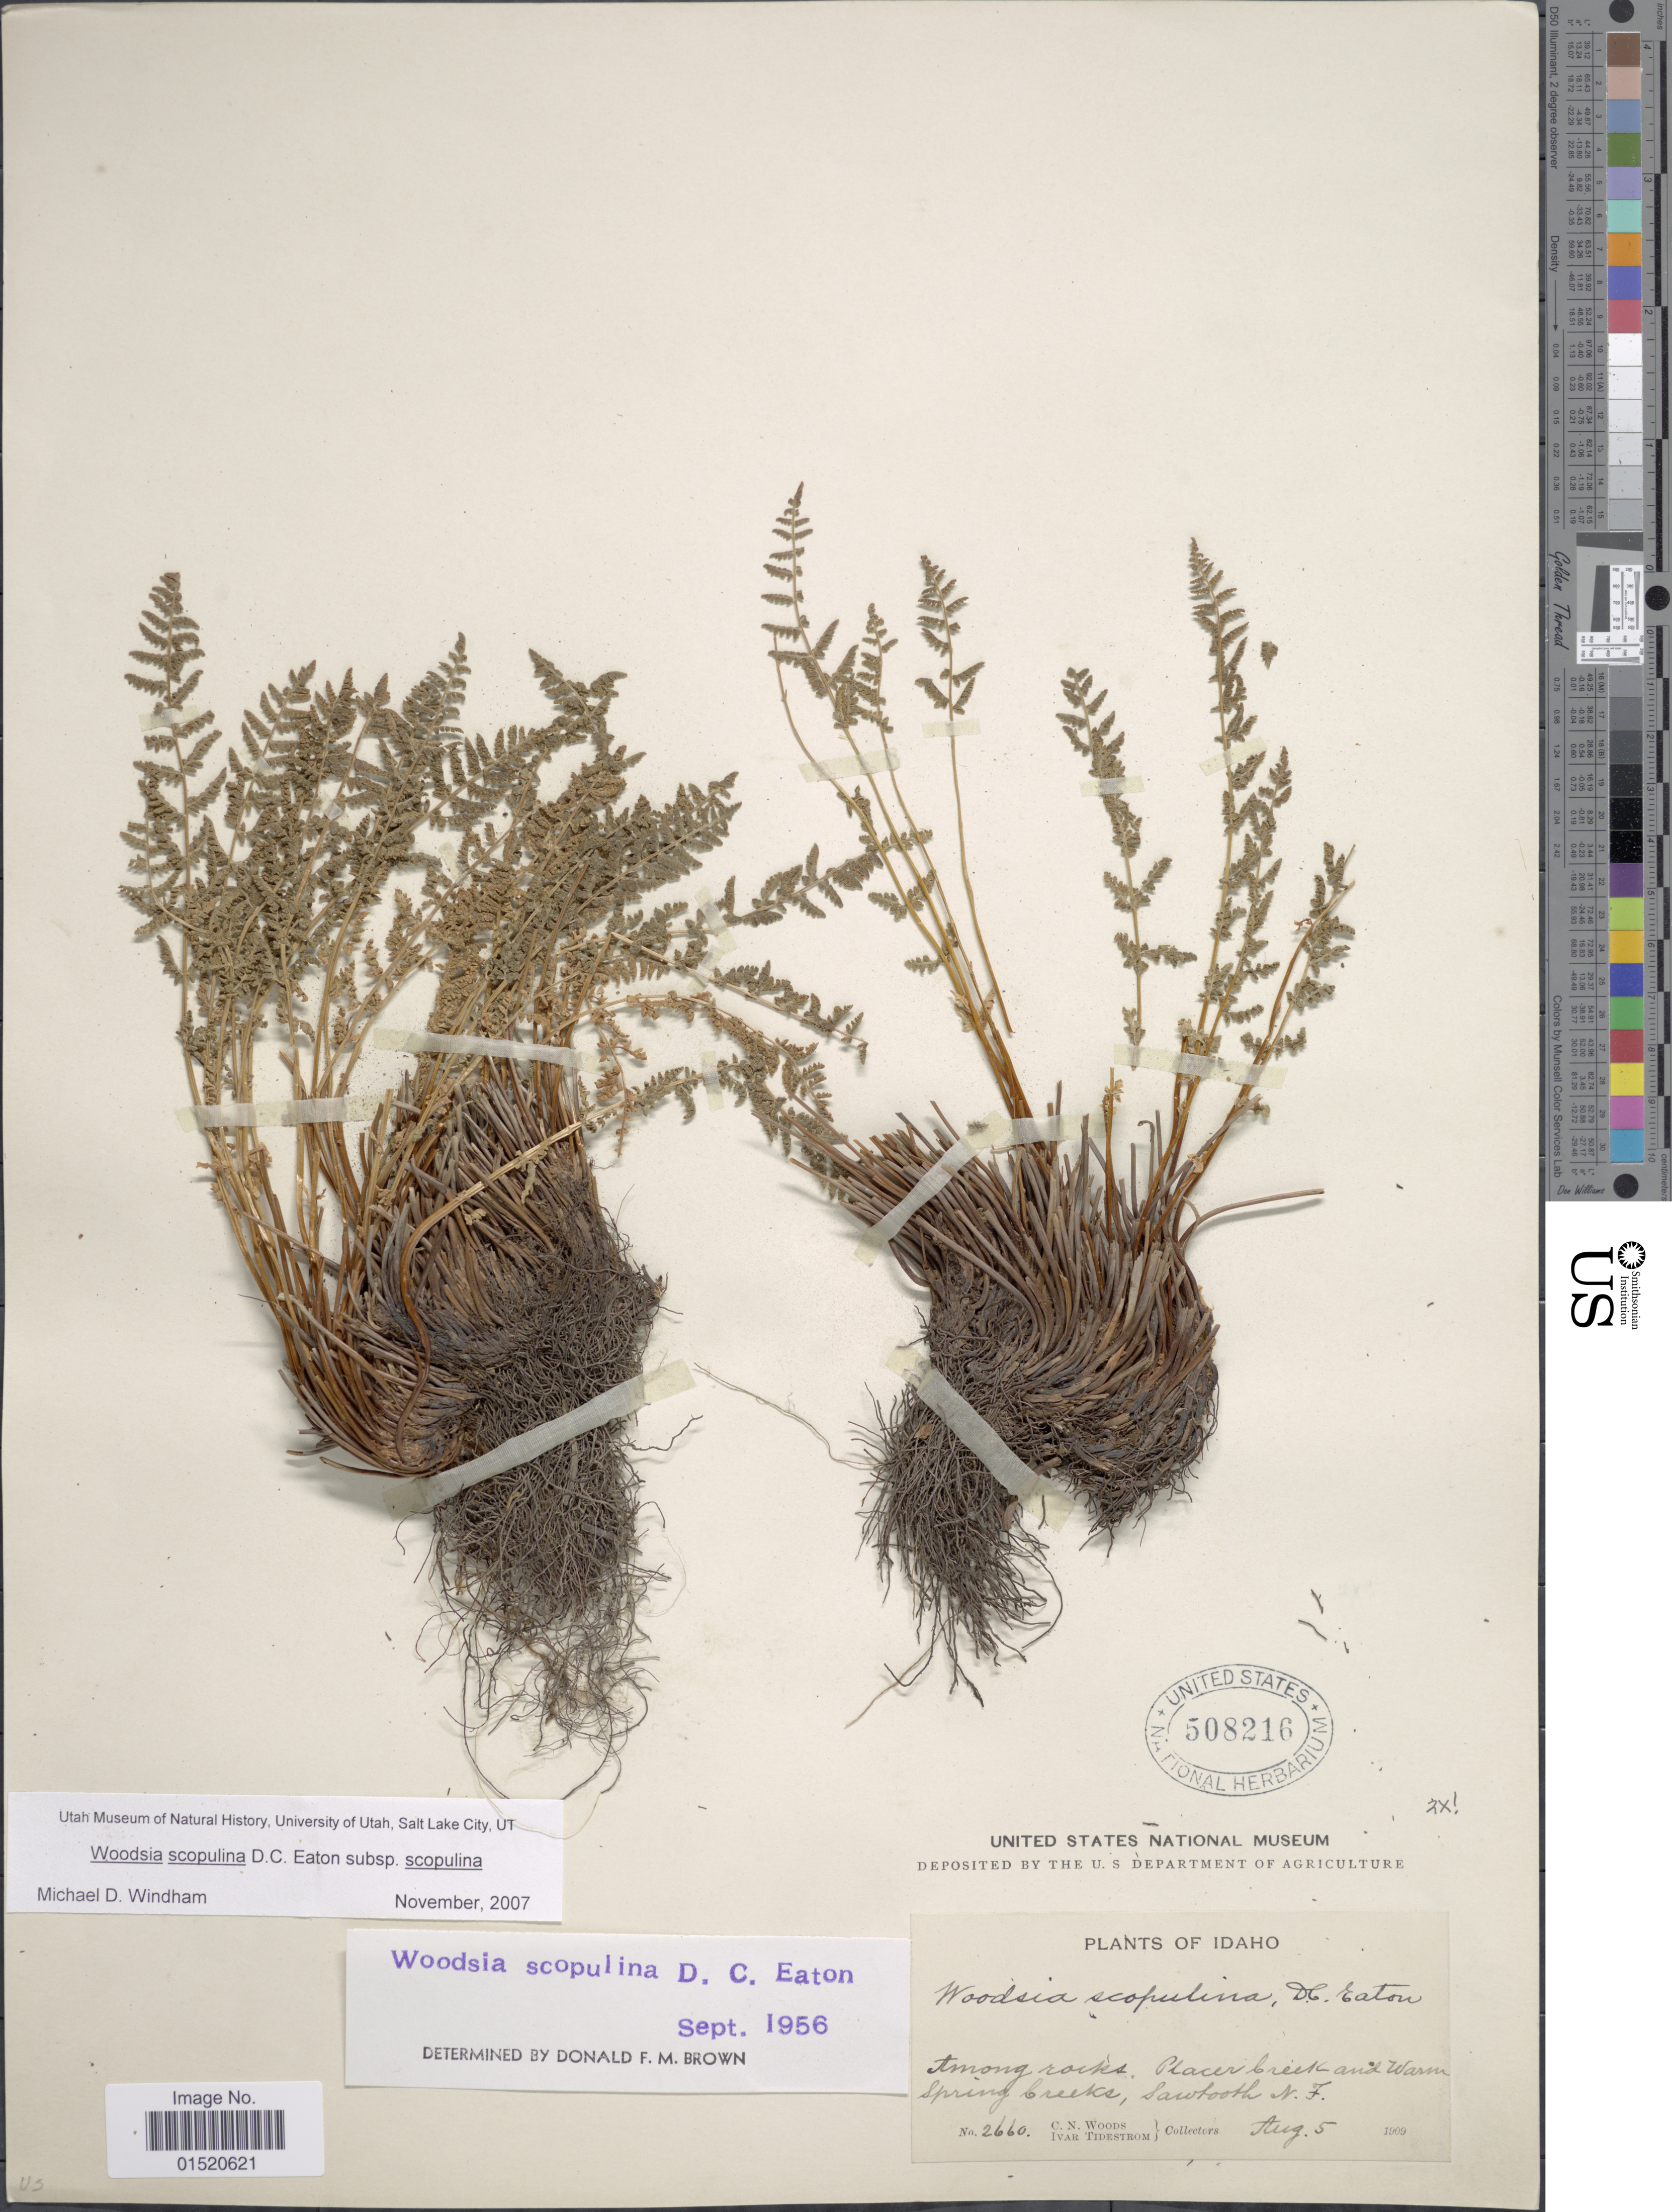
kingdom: Plantae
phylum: Tracheophyta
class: Polypodiopsida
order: Polypodiales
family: Woodsiaceae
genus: Woodsia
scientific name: Woodsia scopulina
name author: D.C. Eaton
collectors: C. Woods & I. F. Tidestrom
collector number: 2660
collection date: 1909-08-05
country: United States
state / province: Idaho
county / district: Custer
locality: Among rocks, Placer Creek and Warm Spring Creek, Sawtooth N.F.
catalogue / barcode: US 508216